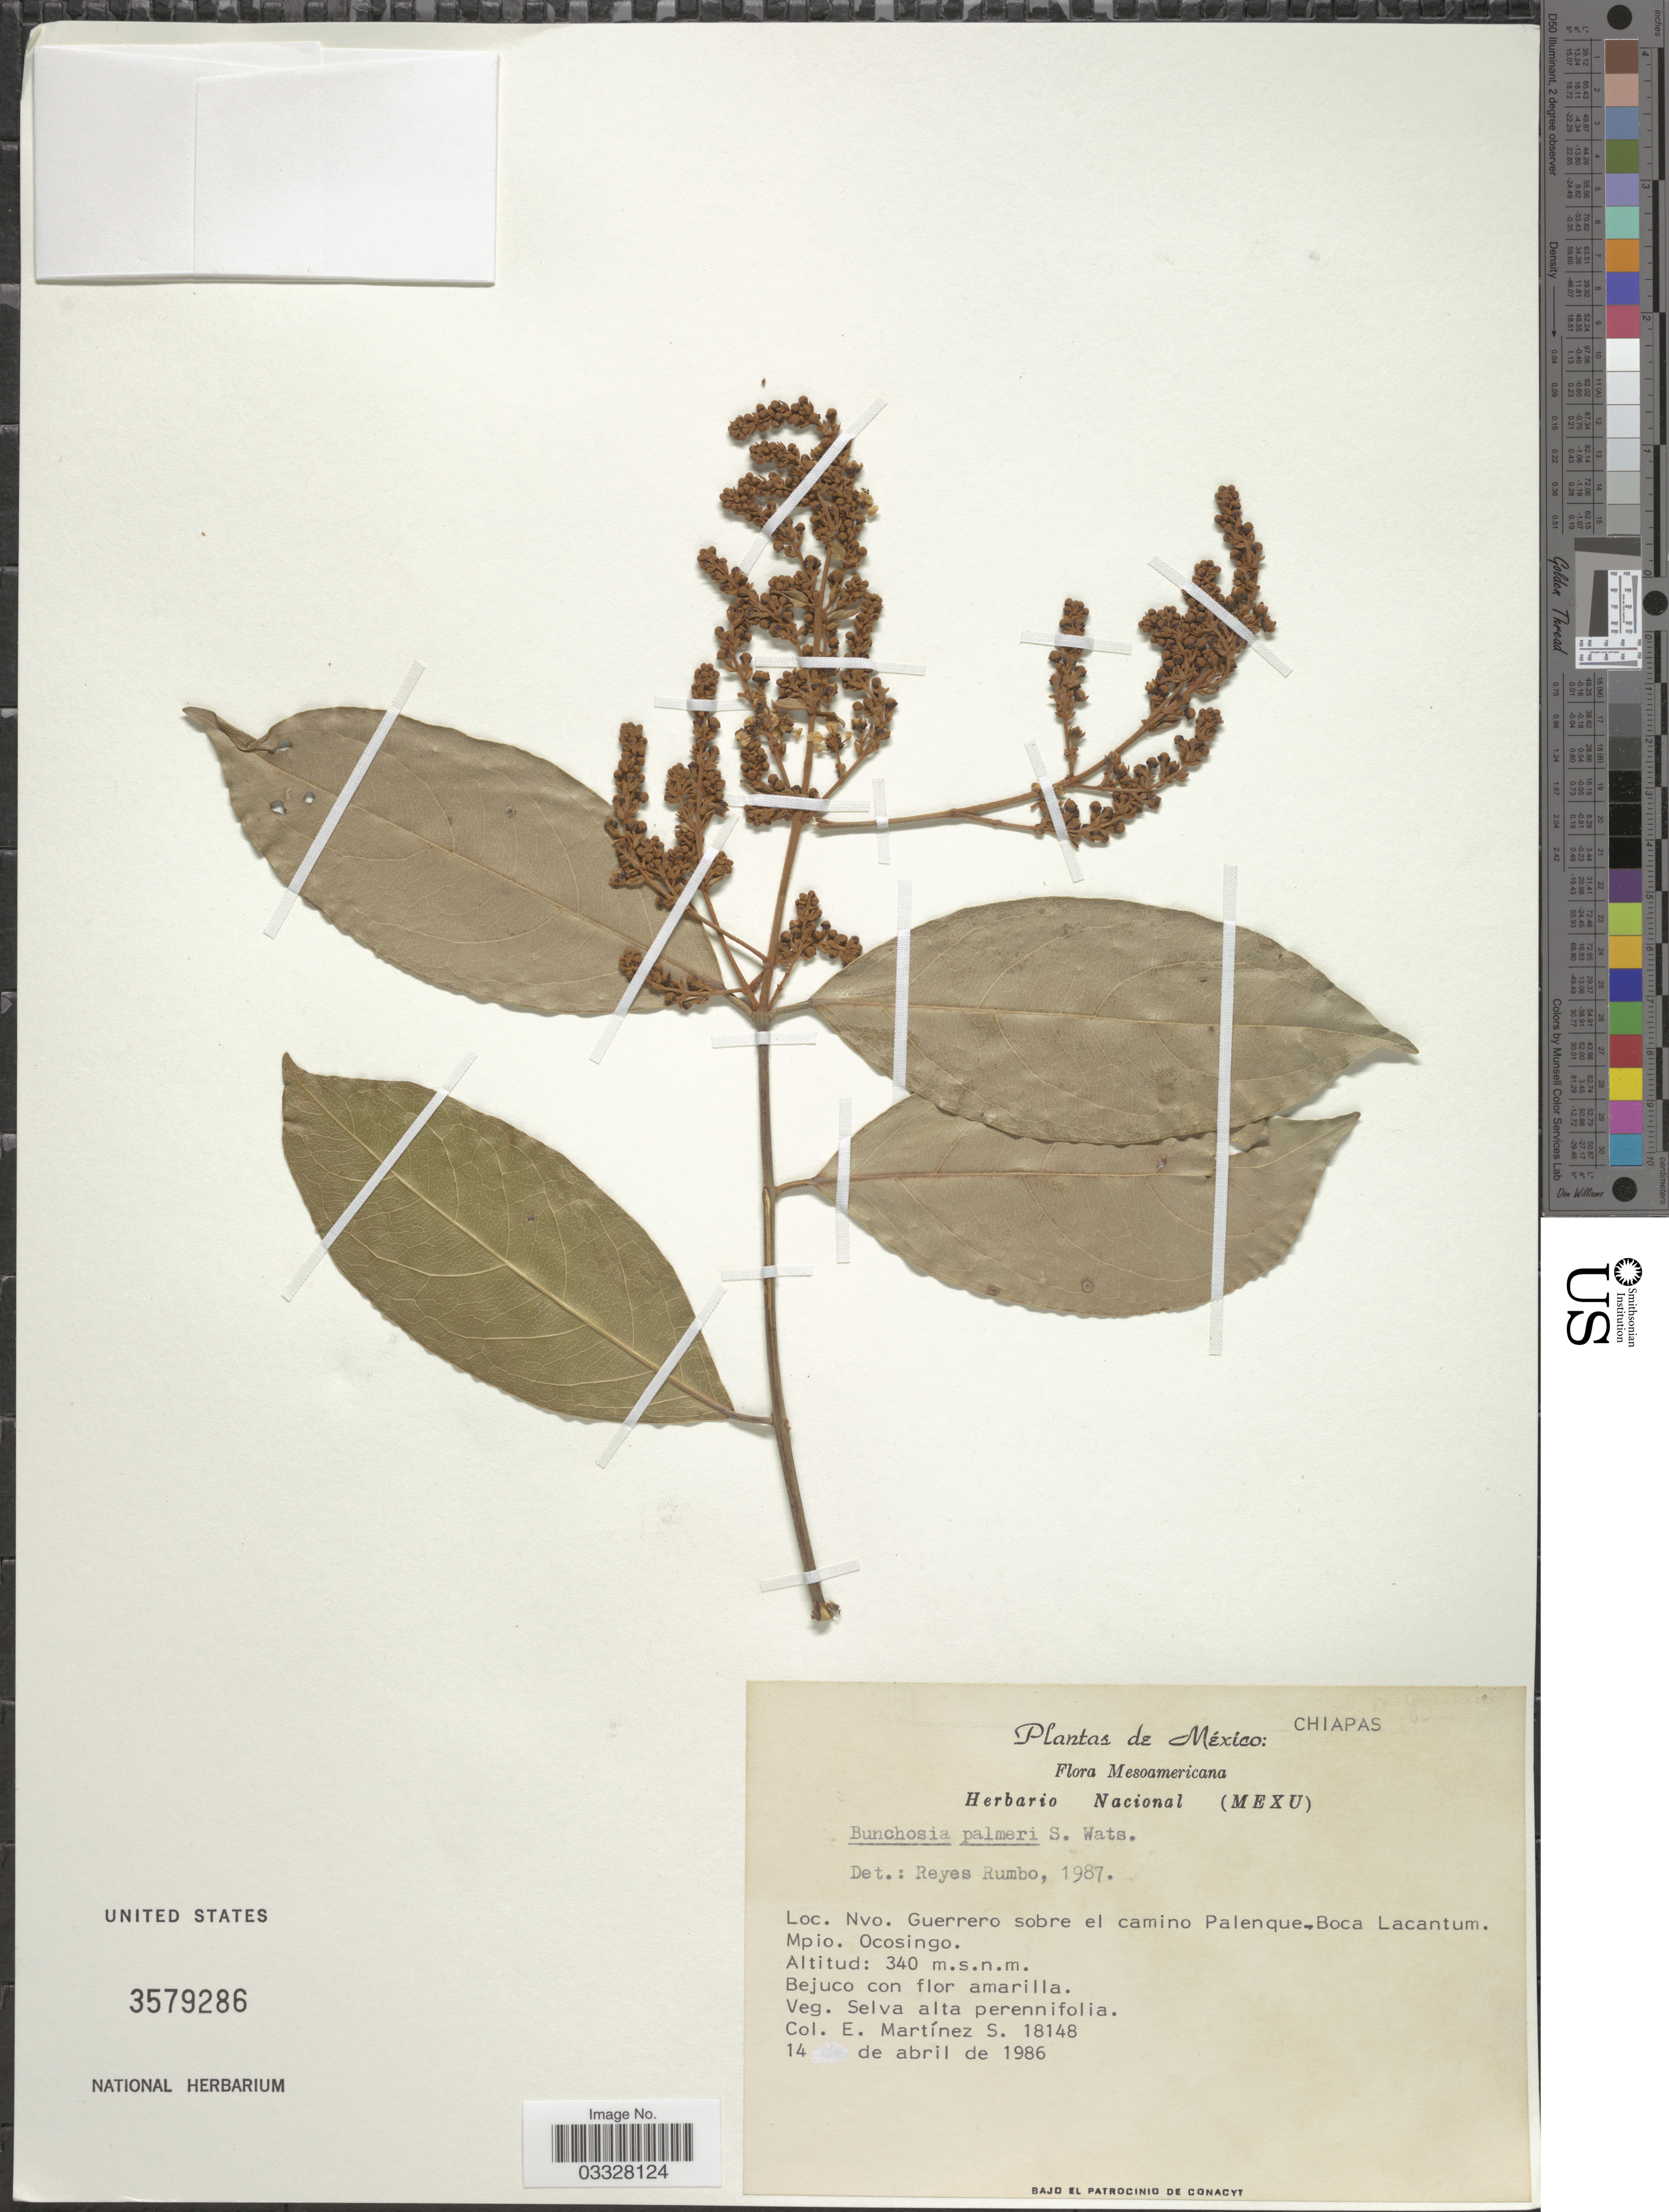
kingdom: Plantae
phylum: Tracheophyta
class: Magnoliopsida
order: Malpighiales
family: Malpighiaceae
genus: Bunchosia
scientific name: Bunchosia palmeri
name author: S. Watson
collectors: E. M. Martínez S.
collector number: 18148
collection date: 1986-04-14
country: Mexico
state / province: Chiapas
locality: Nvo. Guerrero sobre el camino Palenque-Boca Lacantum. Mpio. Ocosingo.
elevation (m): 340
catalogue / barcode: US 3579286